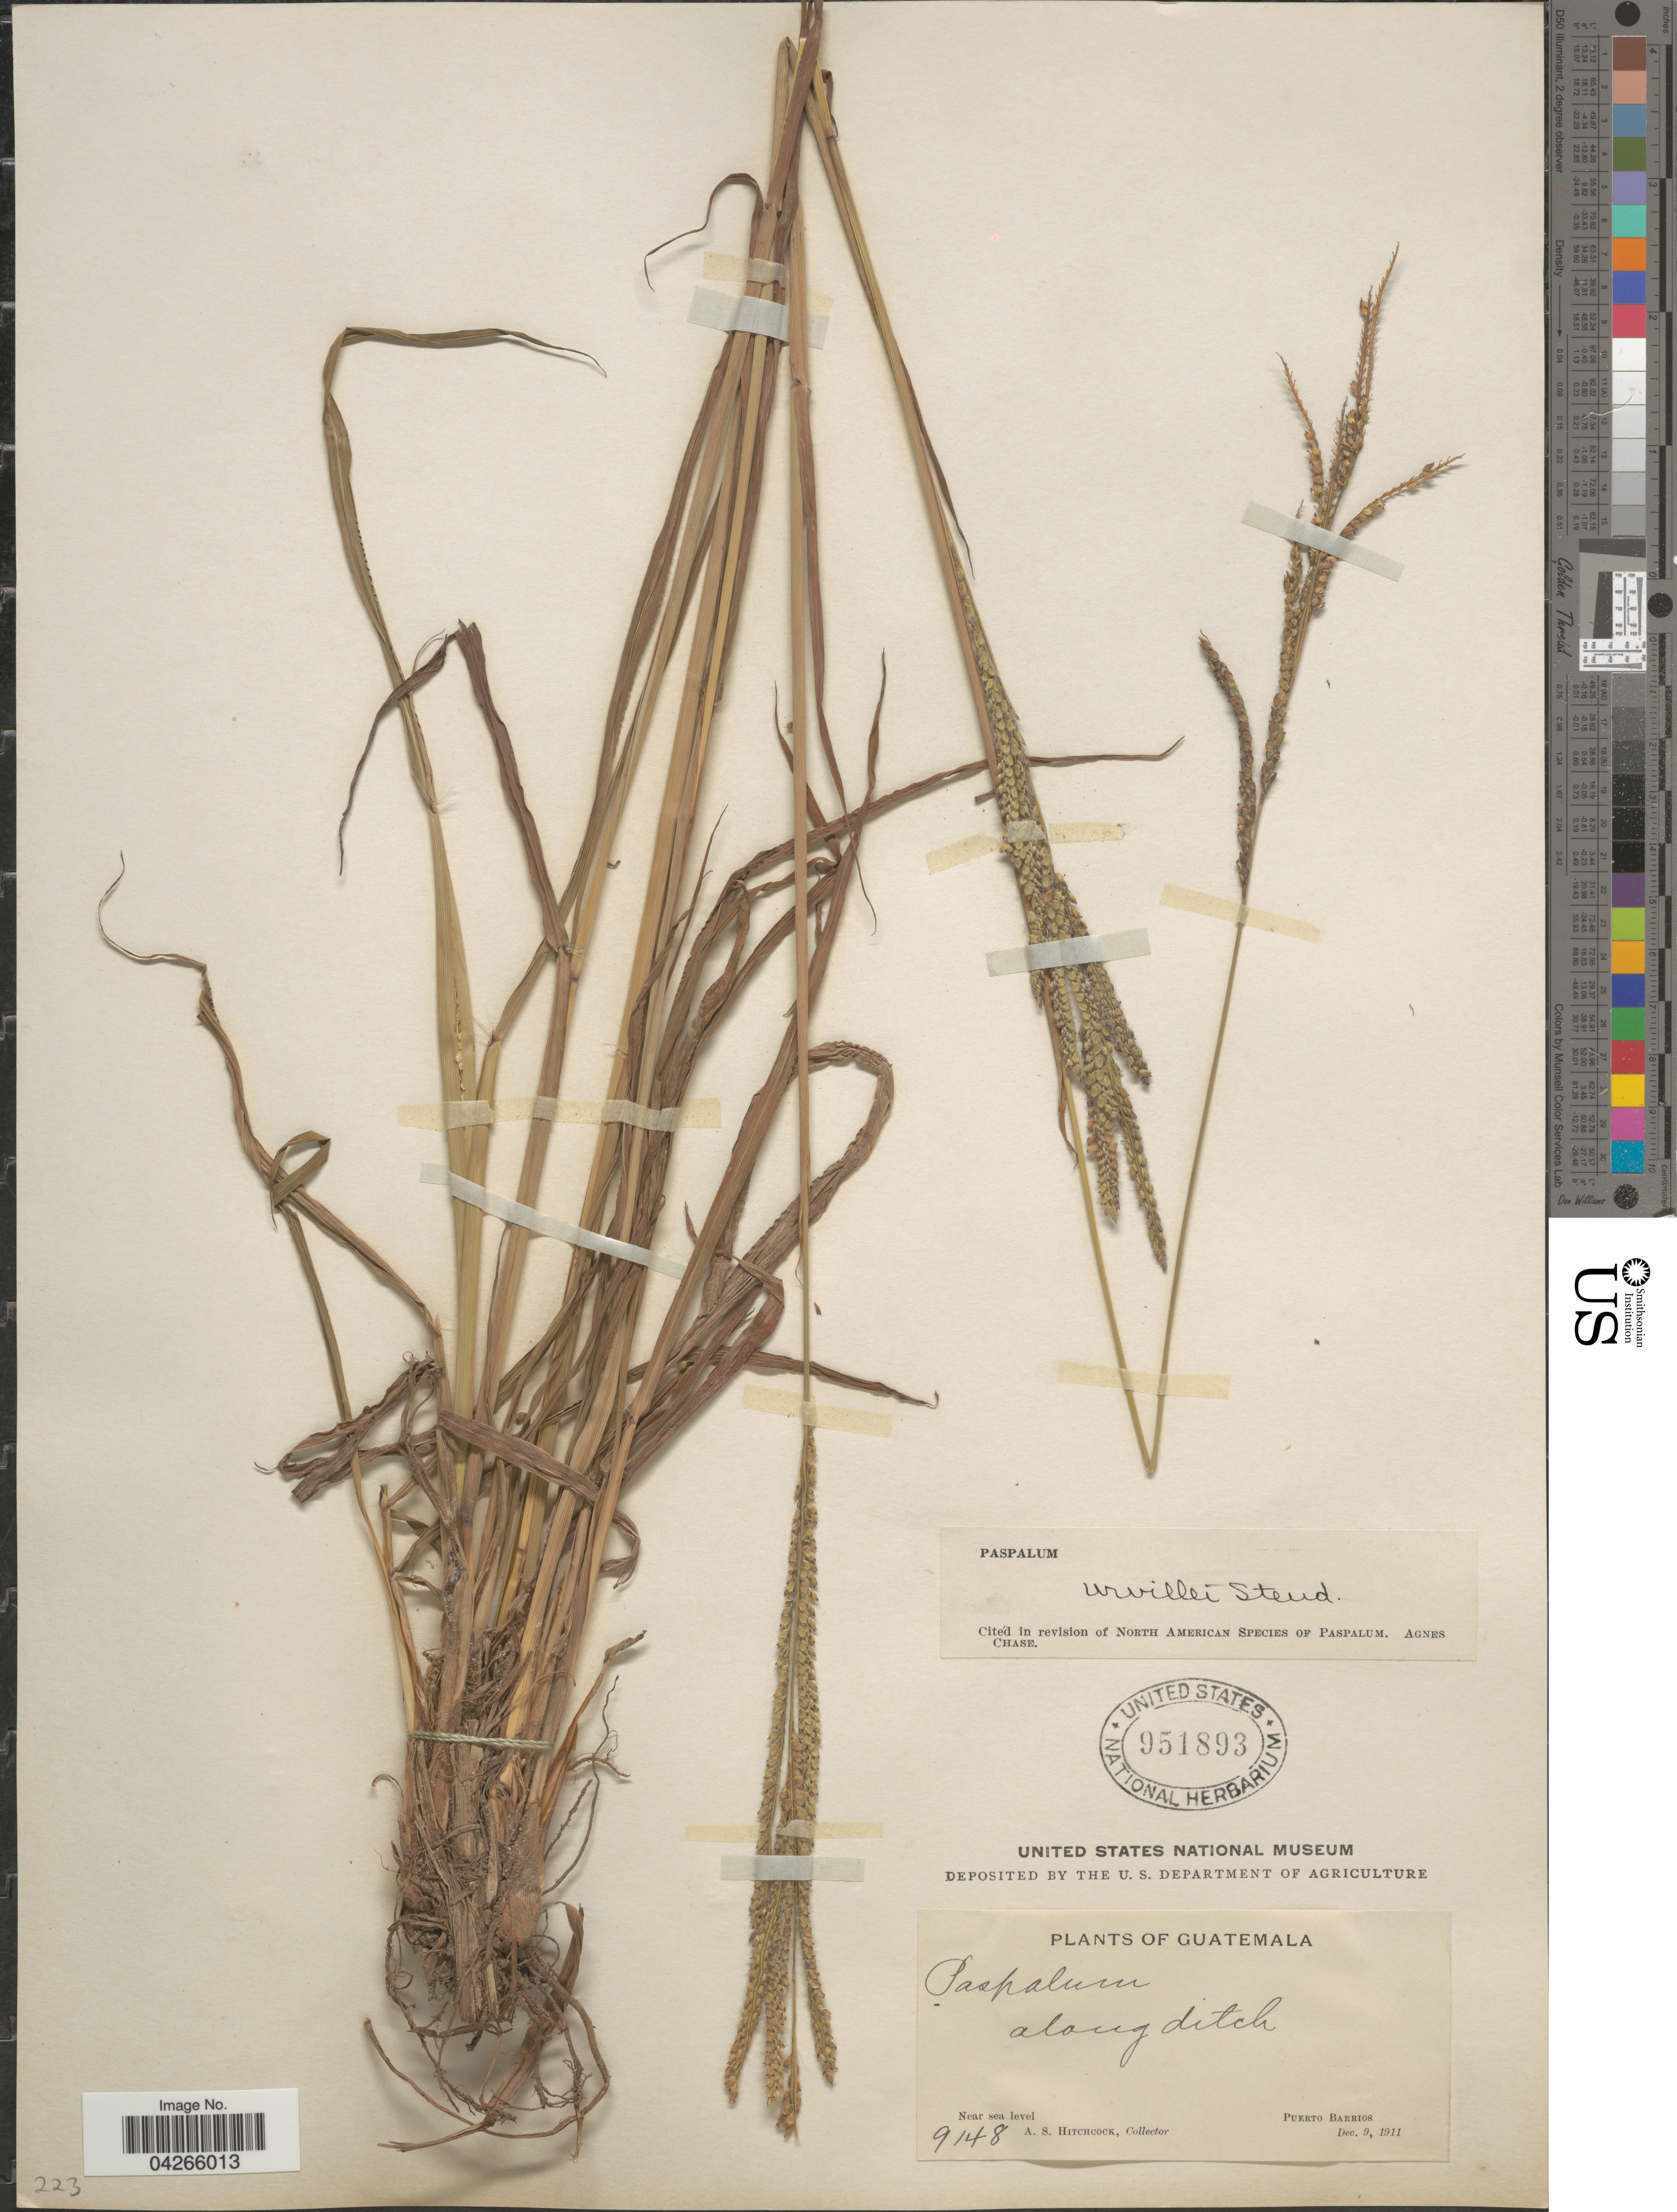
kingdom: Plantae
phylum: Tracheophyta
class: Liliopsida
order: Poales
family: Poaceae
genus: Paspalum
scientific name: Paspalum urvillei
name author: Steud.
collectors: A. S. Hitchcock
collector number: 9148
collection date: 1911-12-09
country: Guatemala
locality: Puerto Barrios.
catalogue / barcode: US 951893